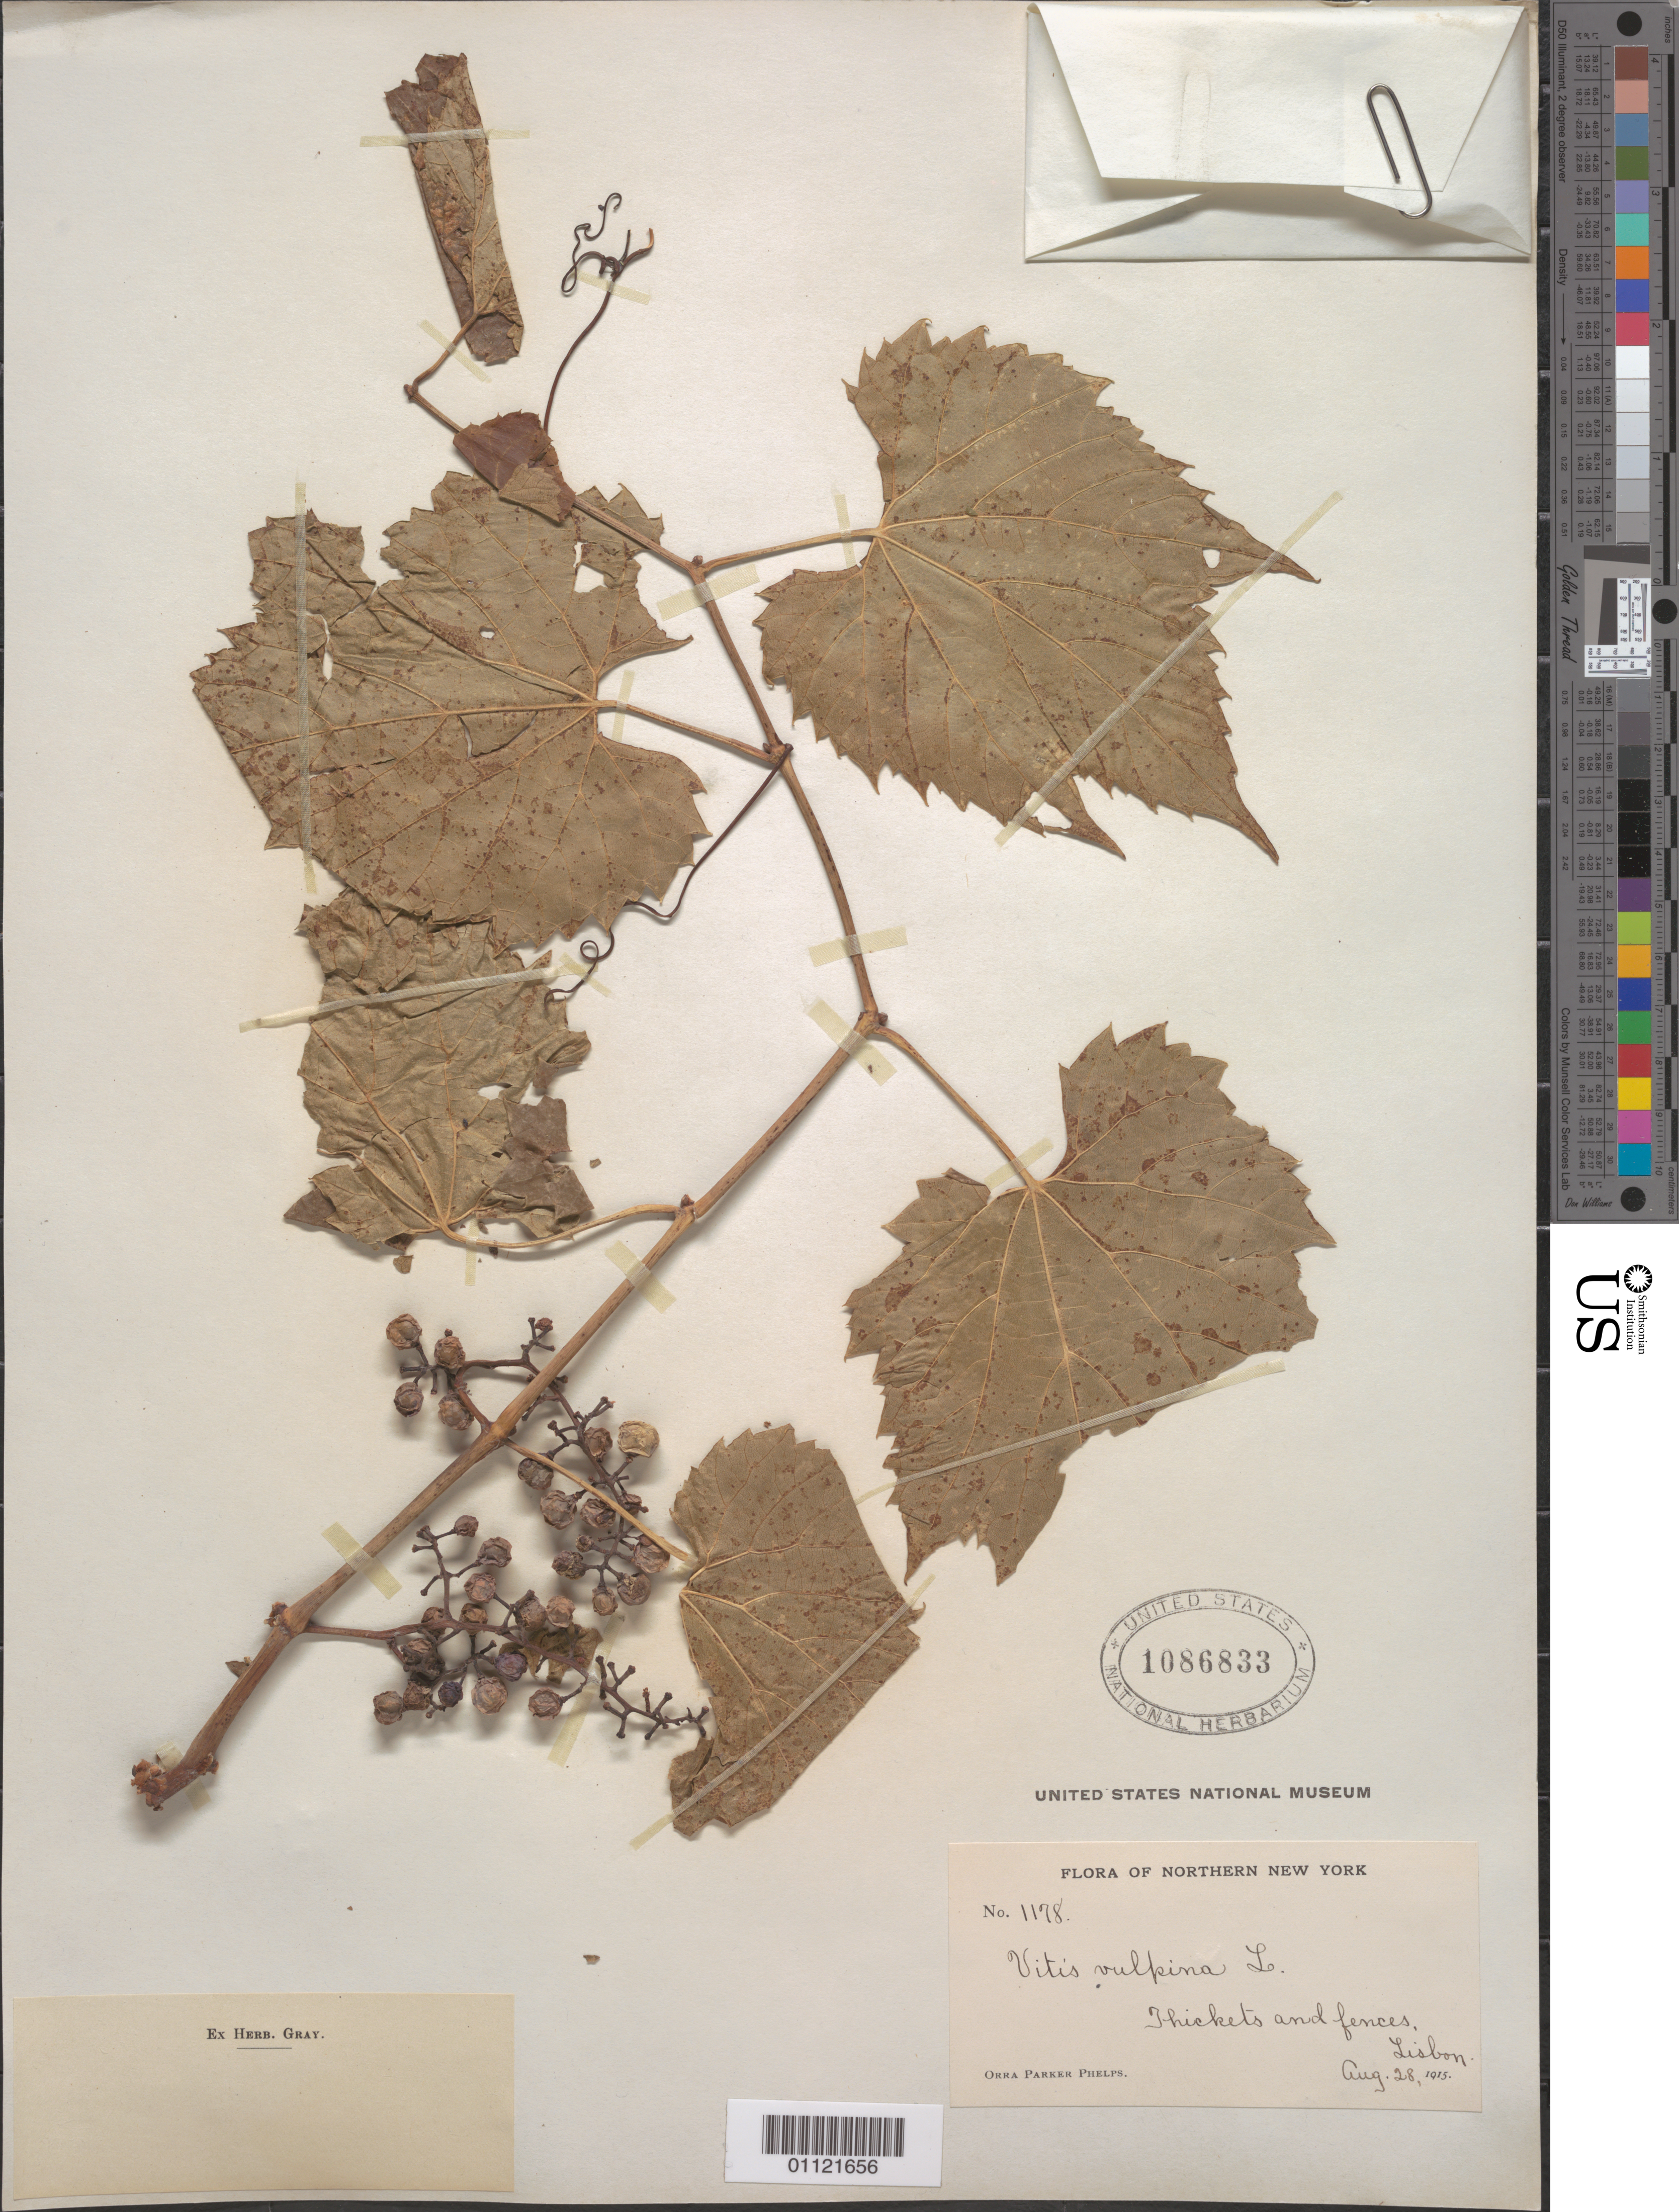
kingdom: Plantae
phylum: Tracheophyta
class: Magnoliopsida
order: Vitales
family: Vitaceae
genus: Vitis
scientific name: Vitis vulpina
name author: L.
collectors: O. P. Phelps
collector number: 1178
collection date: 1915-08-28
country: United States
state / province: New York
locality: Lisbon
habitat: Thickets and fences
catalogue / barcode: US 1086833